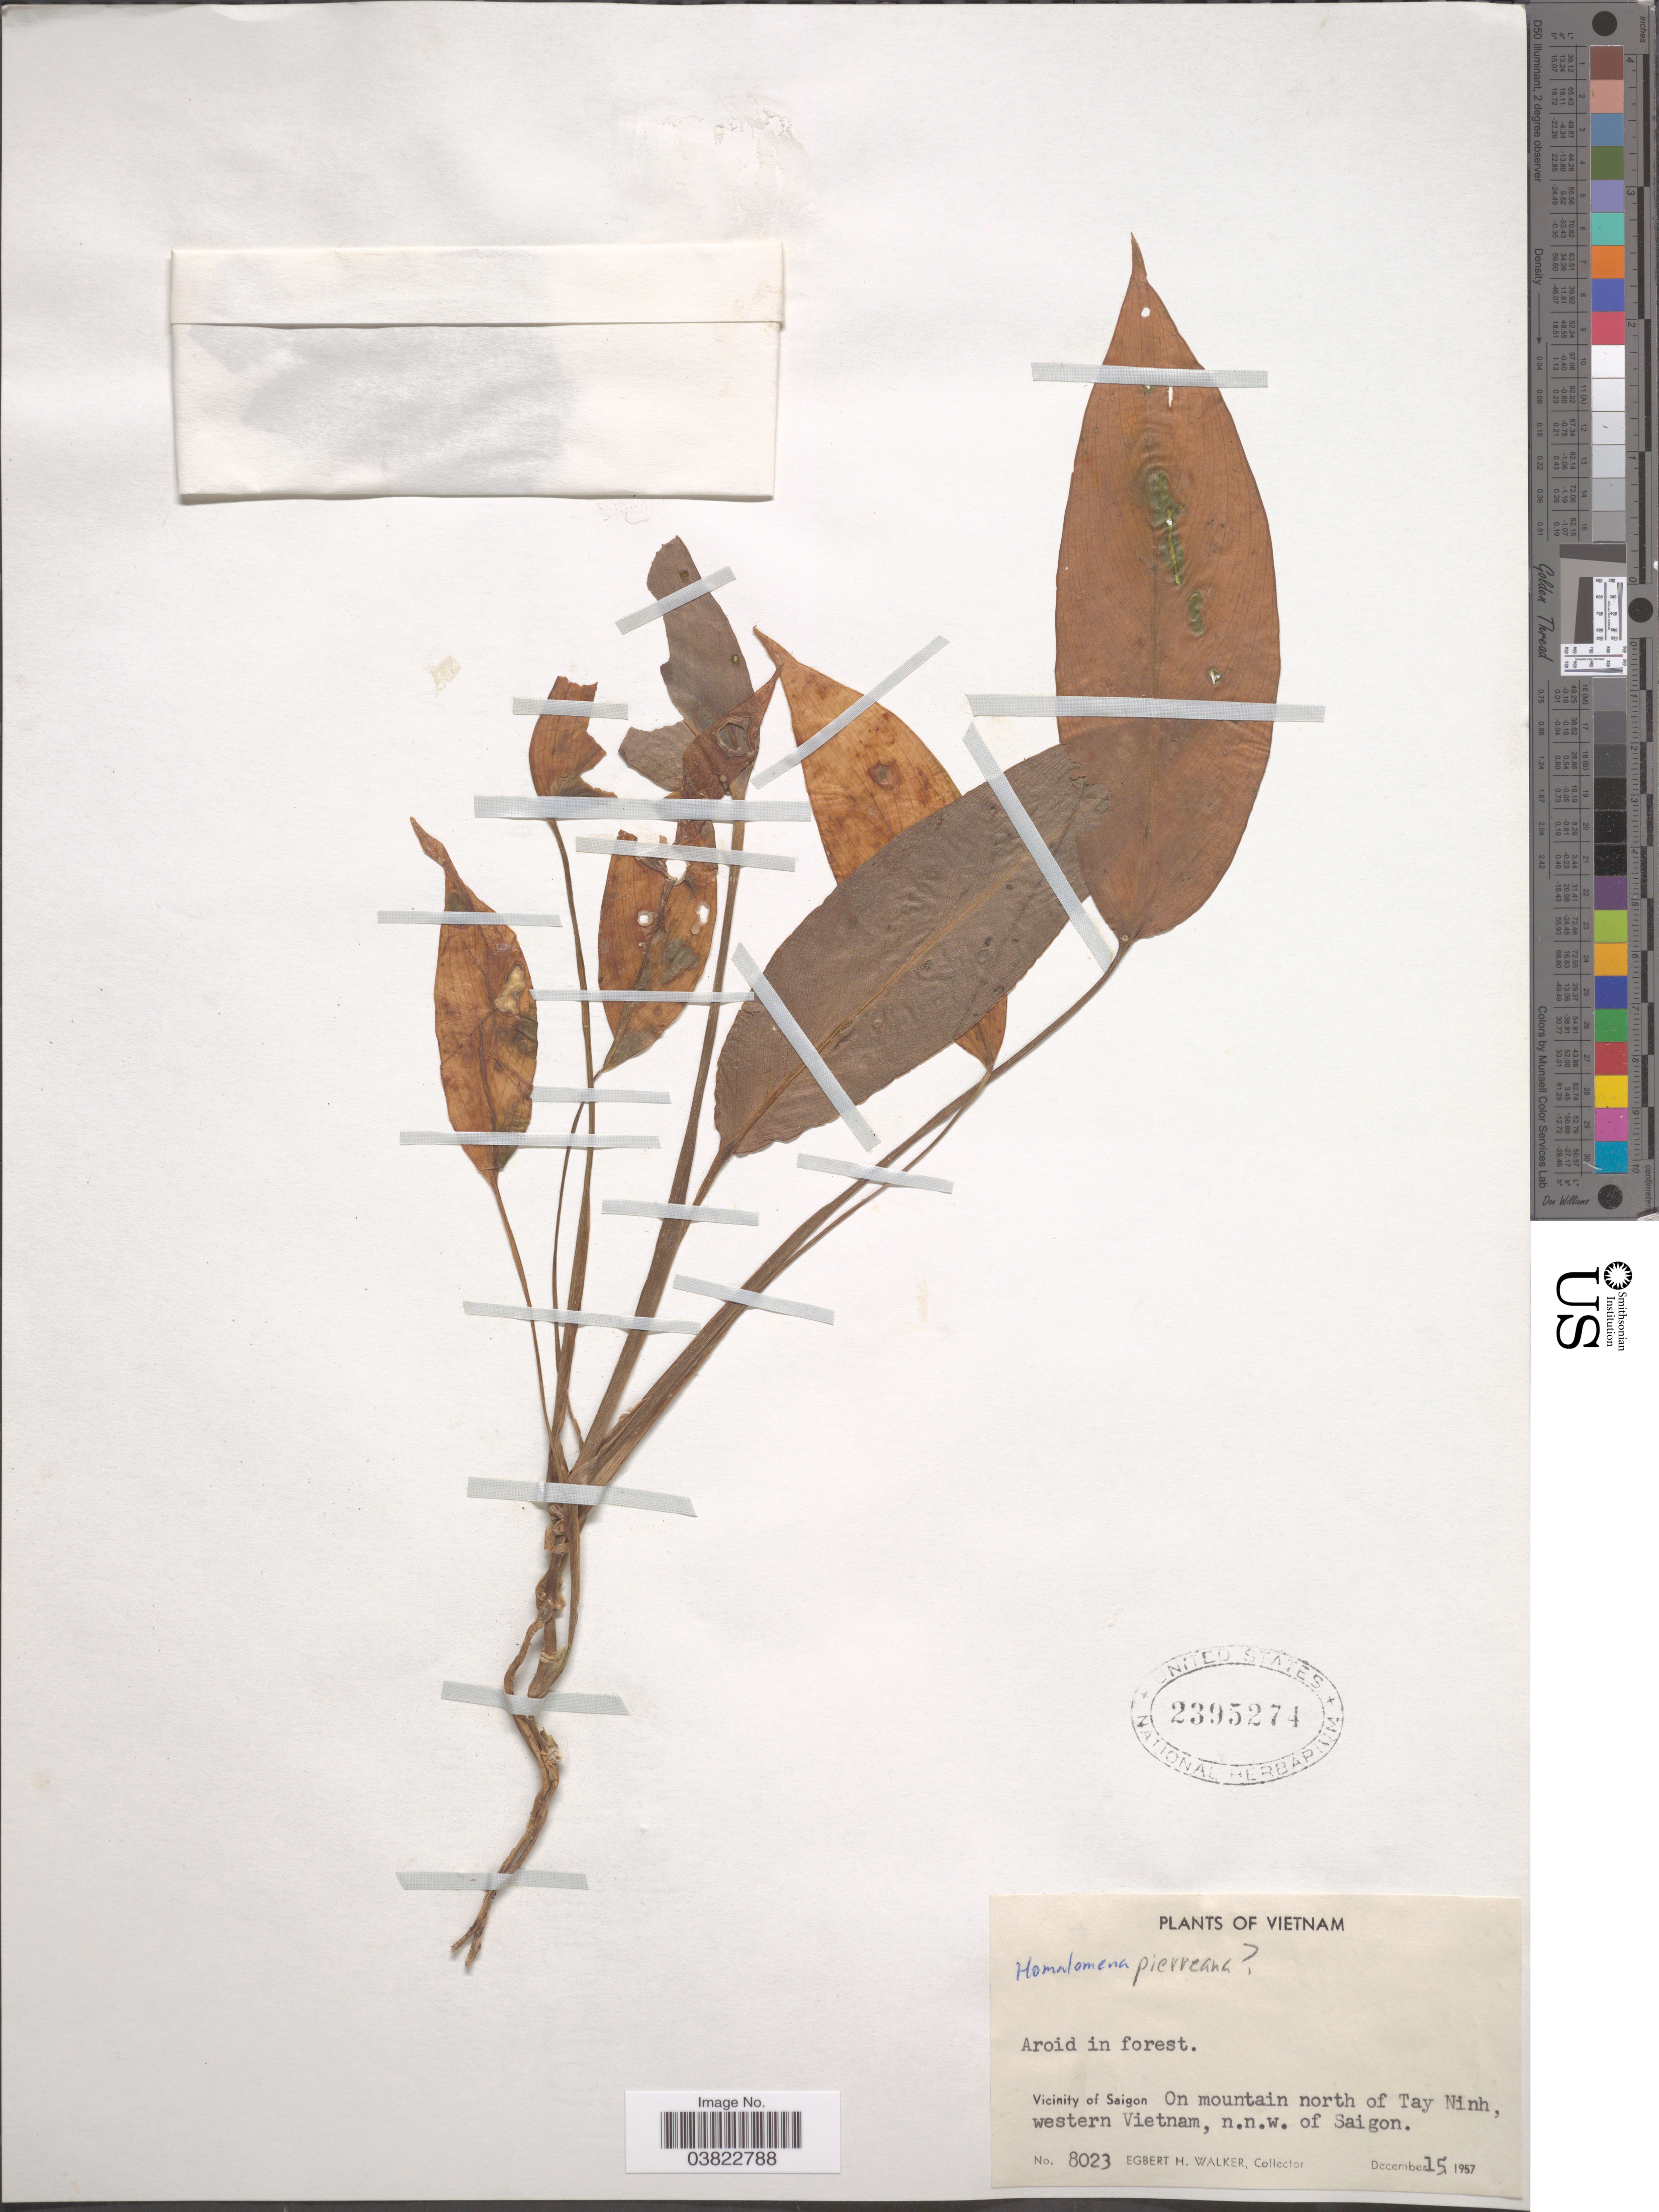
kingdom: Plantae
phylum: Tracheophyta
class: Liliopsida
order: Alismatales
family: Araceae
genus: Homalomena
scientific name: Homalomena pierreana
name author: Engl.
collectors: E. H. Walker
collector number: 8023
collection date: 1957-12-15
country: Vietnam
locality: Vicinity of Saigon. On mountain north of Tay Ninh, western Vietnam, n.n.w. of Saigon.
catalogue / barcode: US 2395274